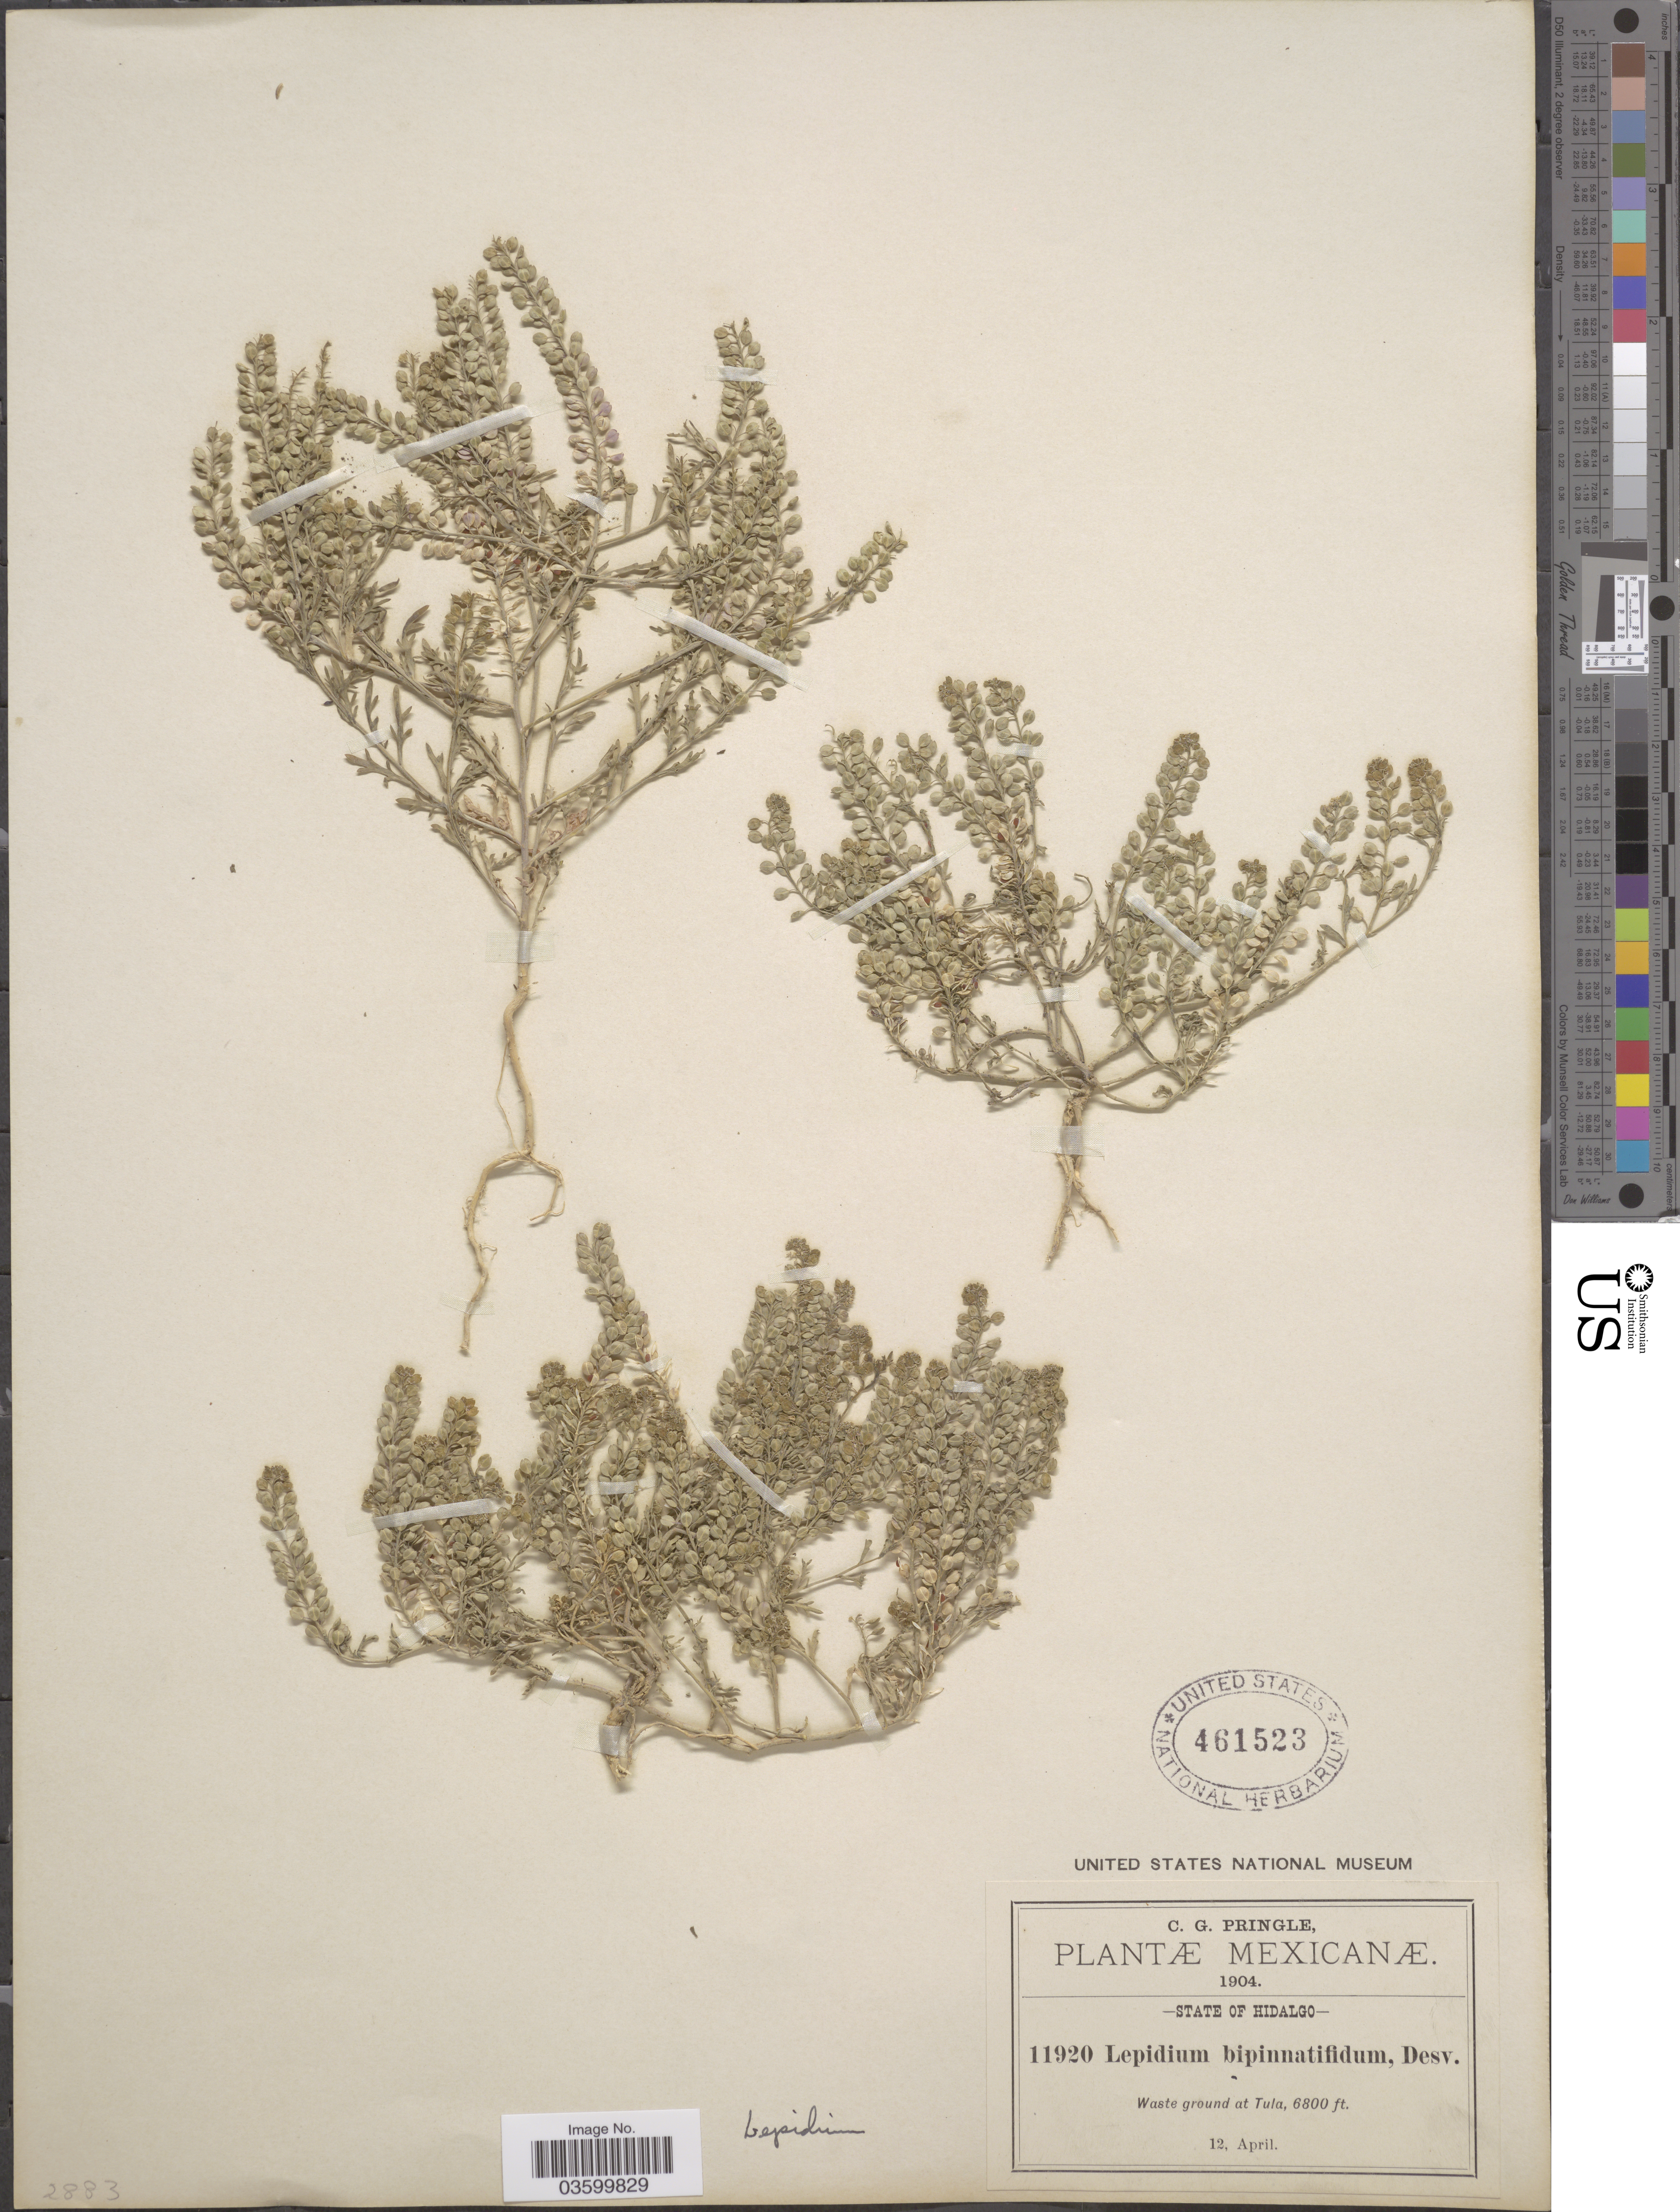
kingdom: Plantae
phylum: Tracheophyta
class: Magnoliopsida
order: Brassicales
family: Brassicaceae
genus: Lepidium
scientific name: Lepidium sp.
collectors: C. G. Pringle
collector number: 11920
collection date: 1904-04-12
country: Mexico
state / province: Hidalgo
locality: At Tula.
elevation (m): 2073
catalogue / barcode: US 461523